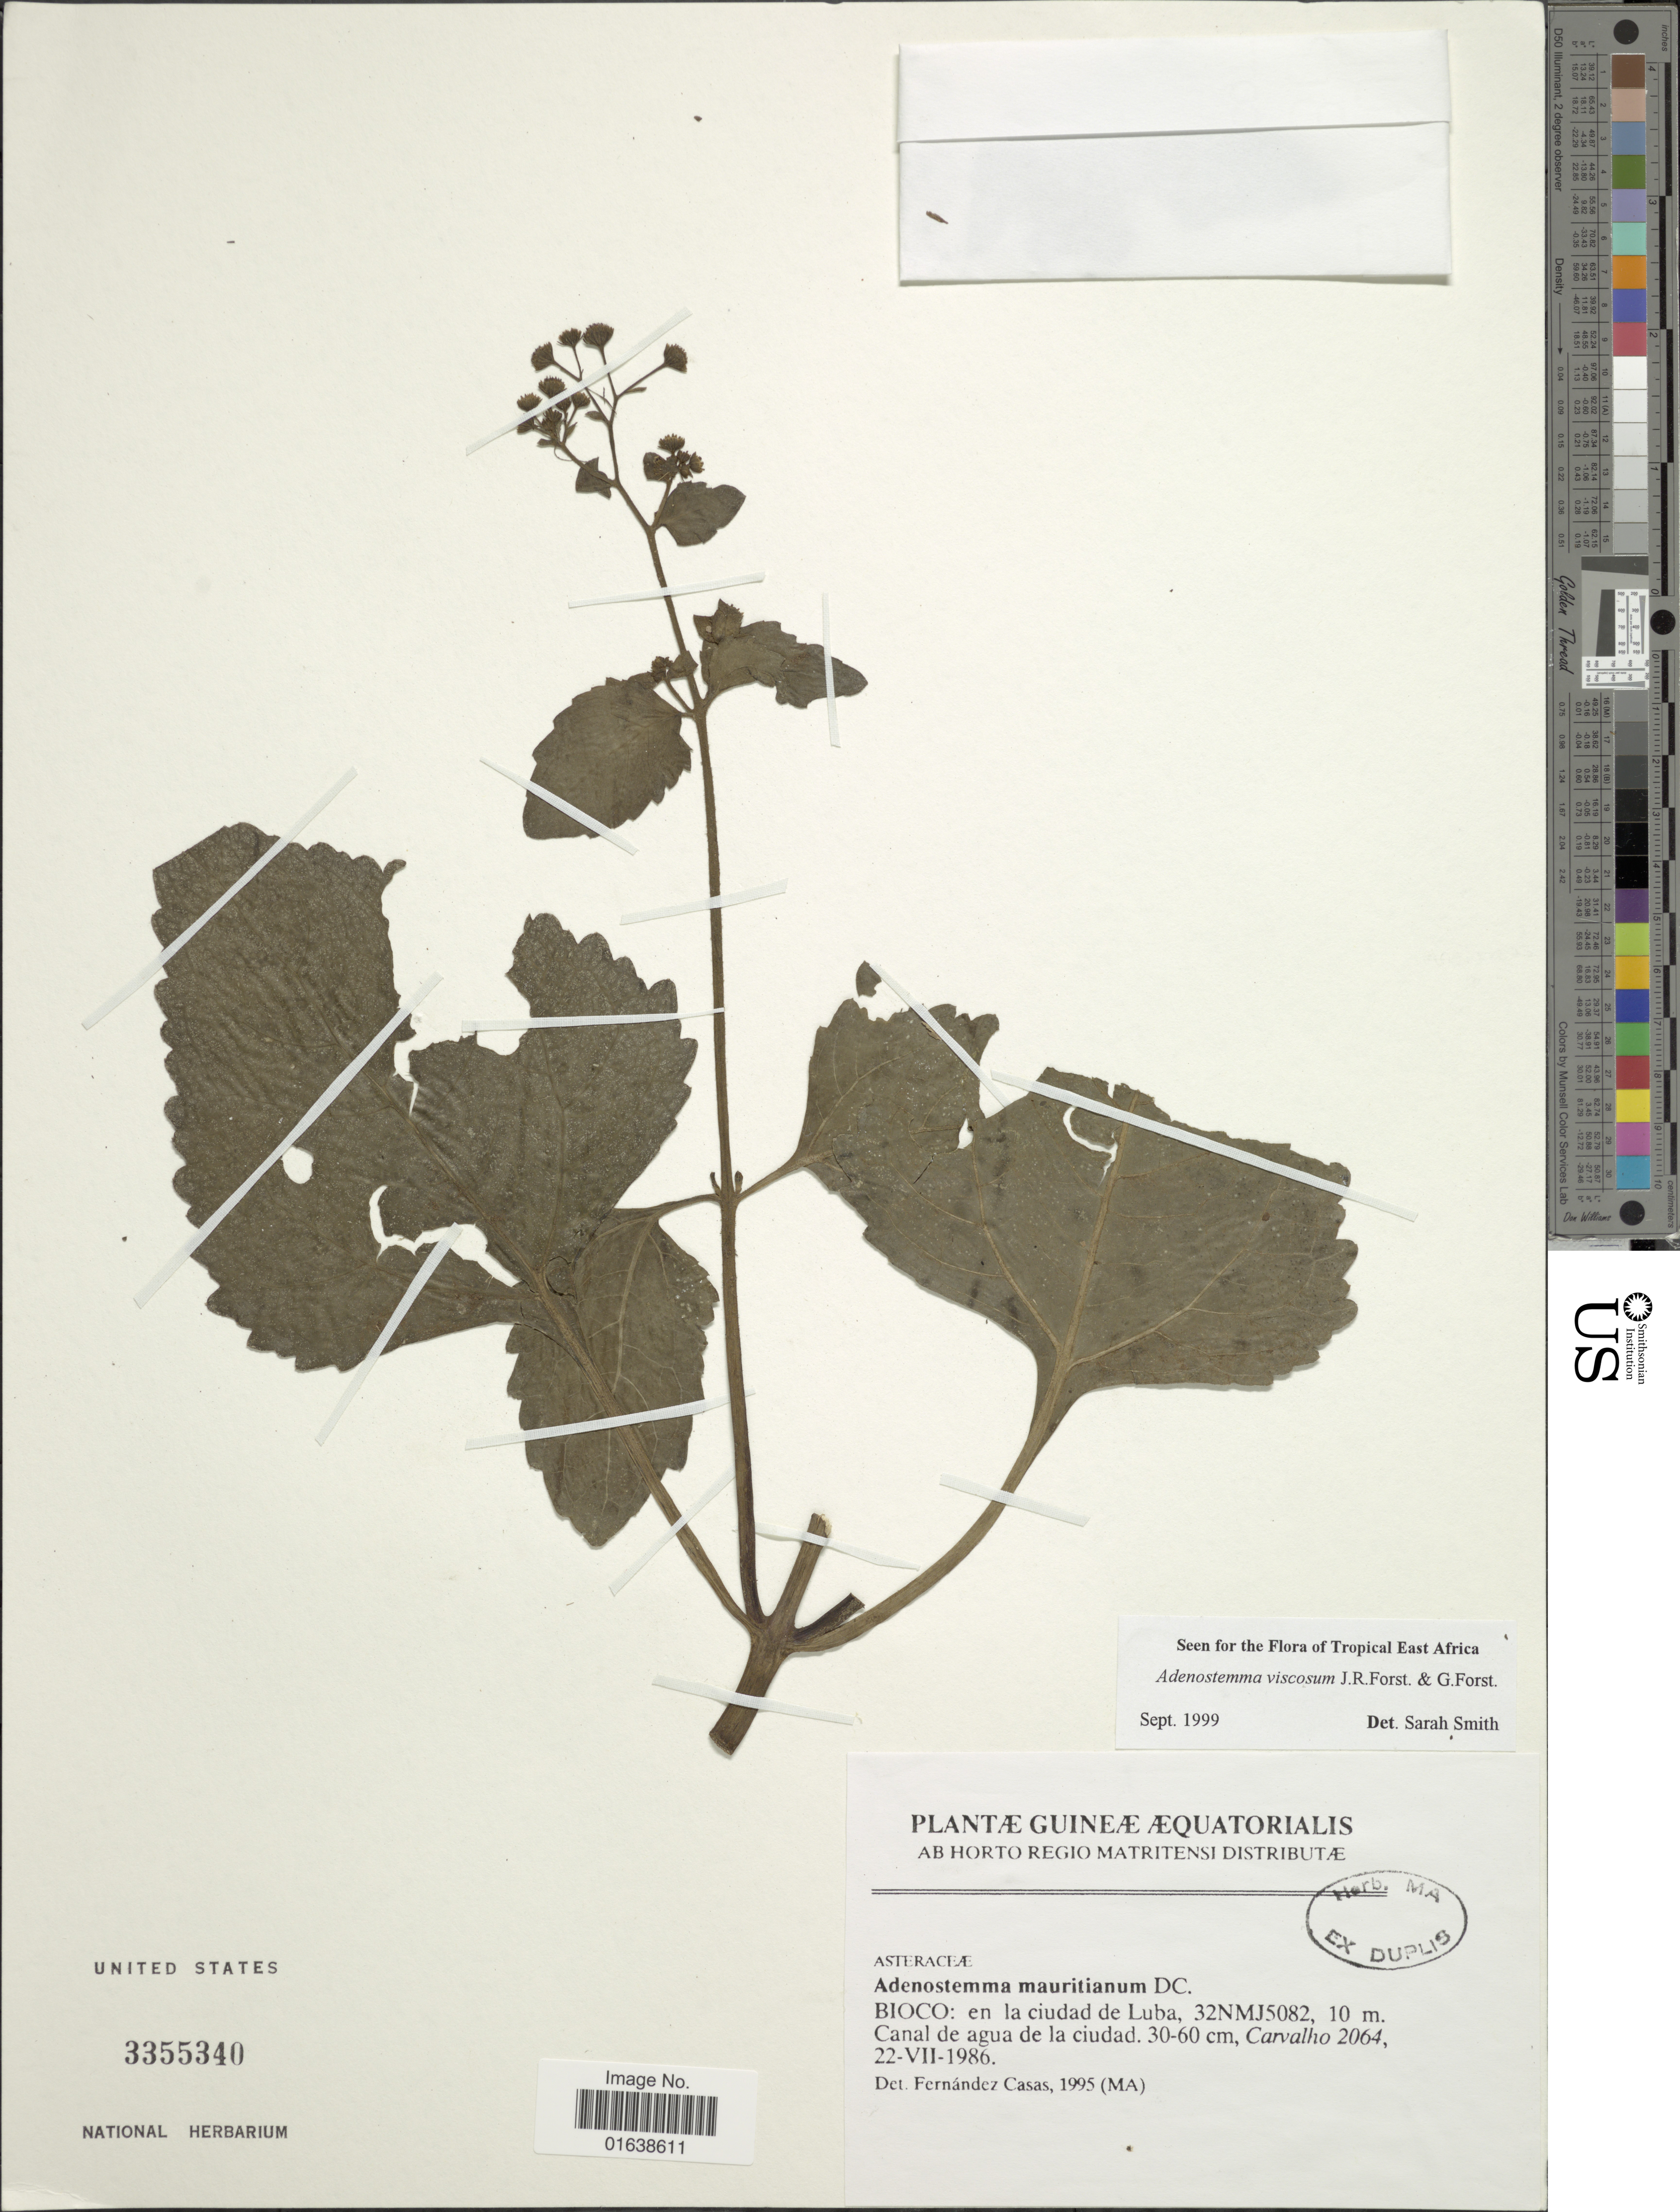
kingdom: Plantae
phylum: Tracheophyta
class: Magnoliopsida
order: Asterales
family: Asteraceae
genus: Adenostemma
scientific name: Adenostemma viscosum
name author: J.R. Forst. & G. Forst.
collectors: Carvalho, --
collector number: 2064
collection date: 1986-07-22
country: Equatorial Guinea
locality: Guineae Aequatorialis. Bioco: en la ciudad de Luba, 32NMJ5082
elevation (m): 10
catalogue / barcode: US 3355340